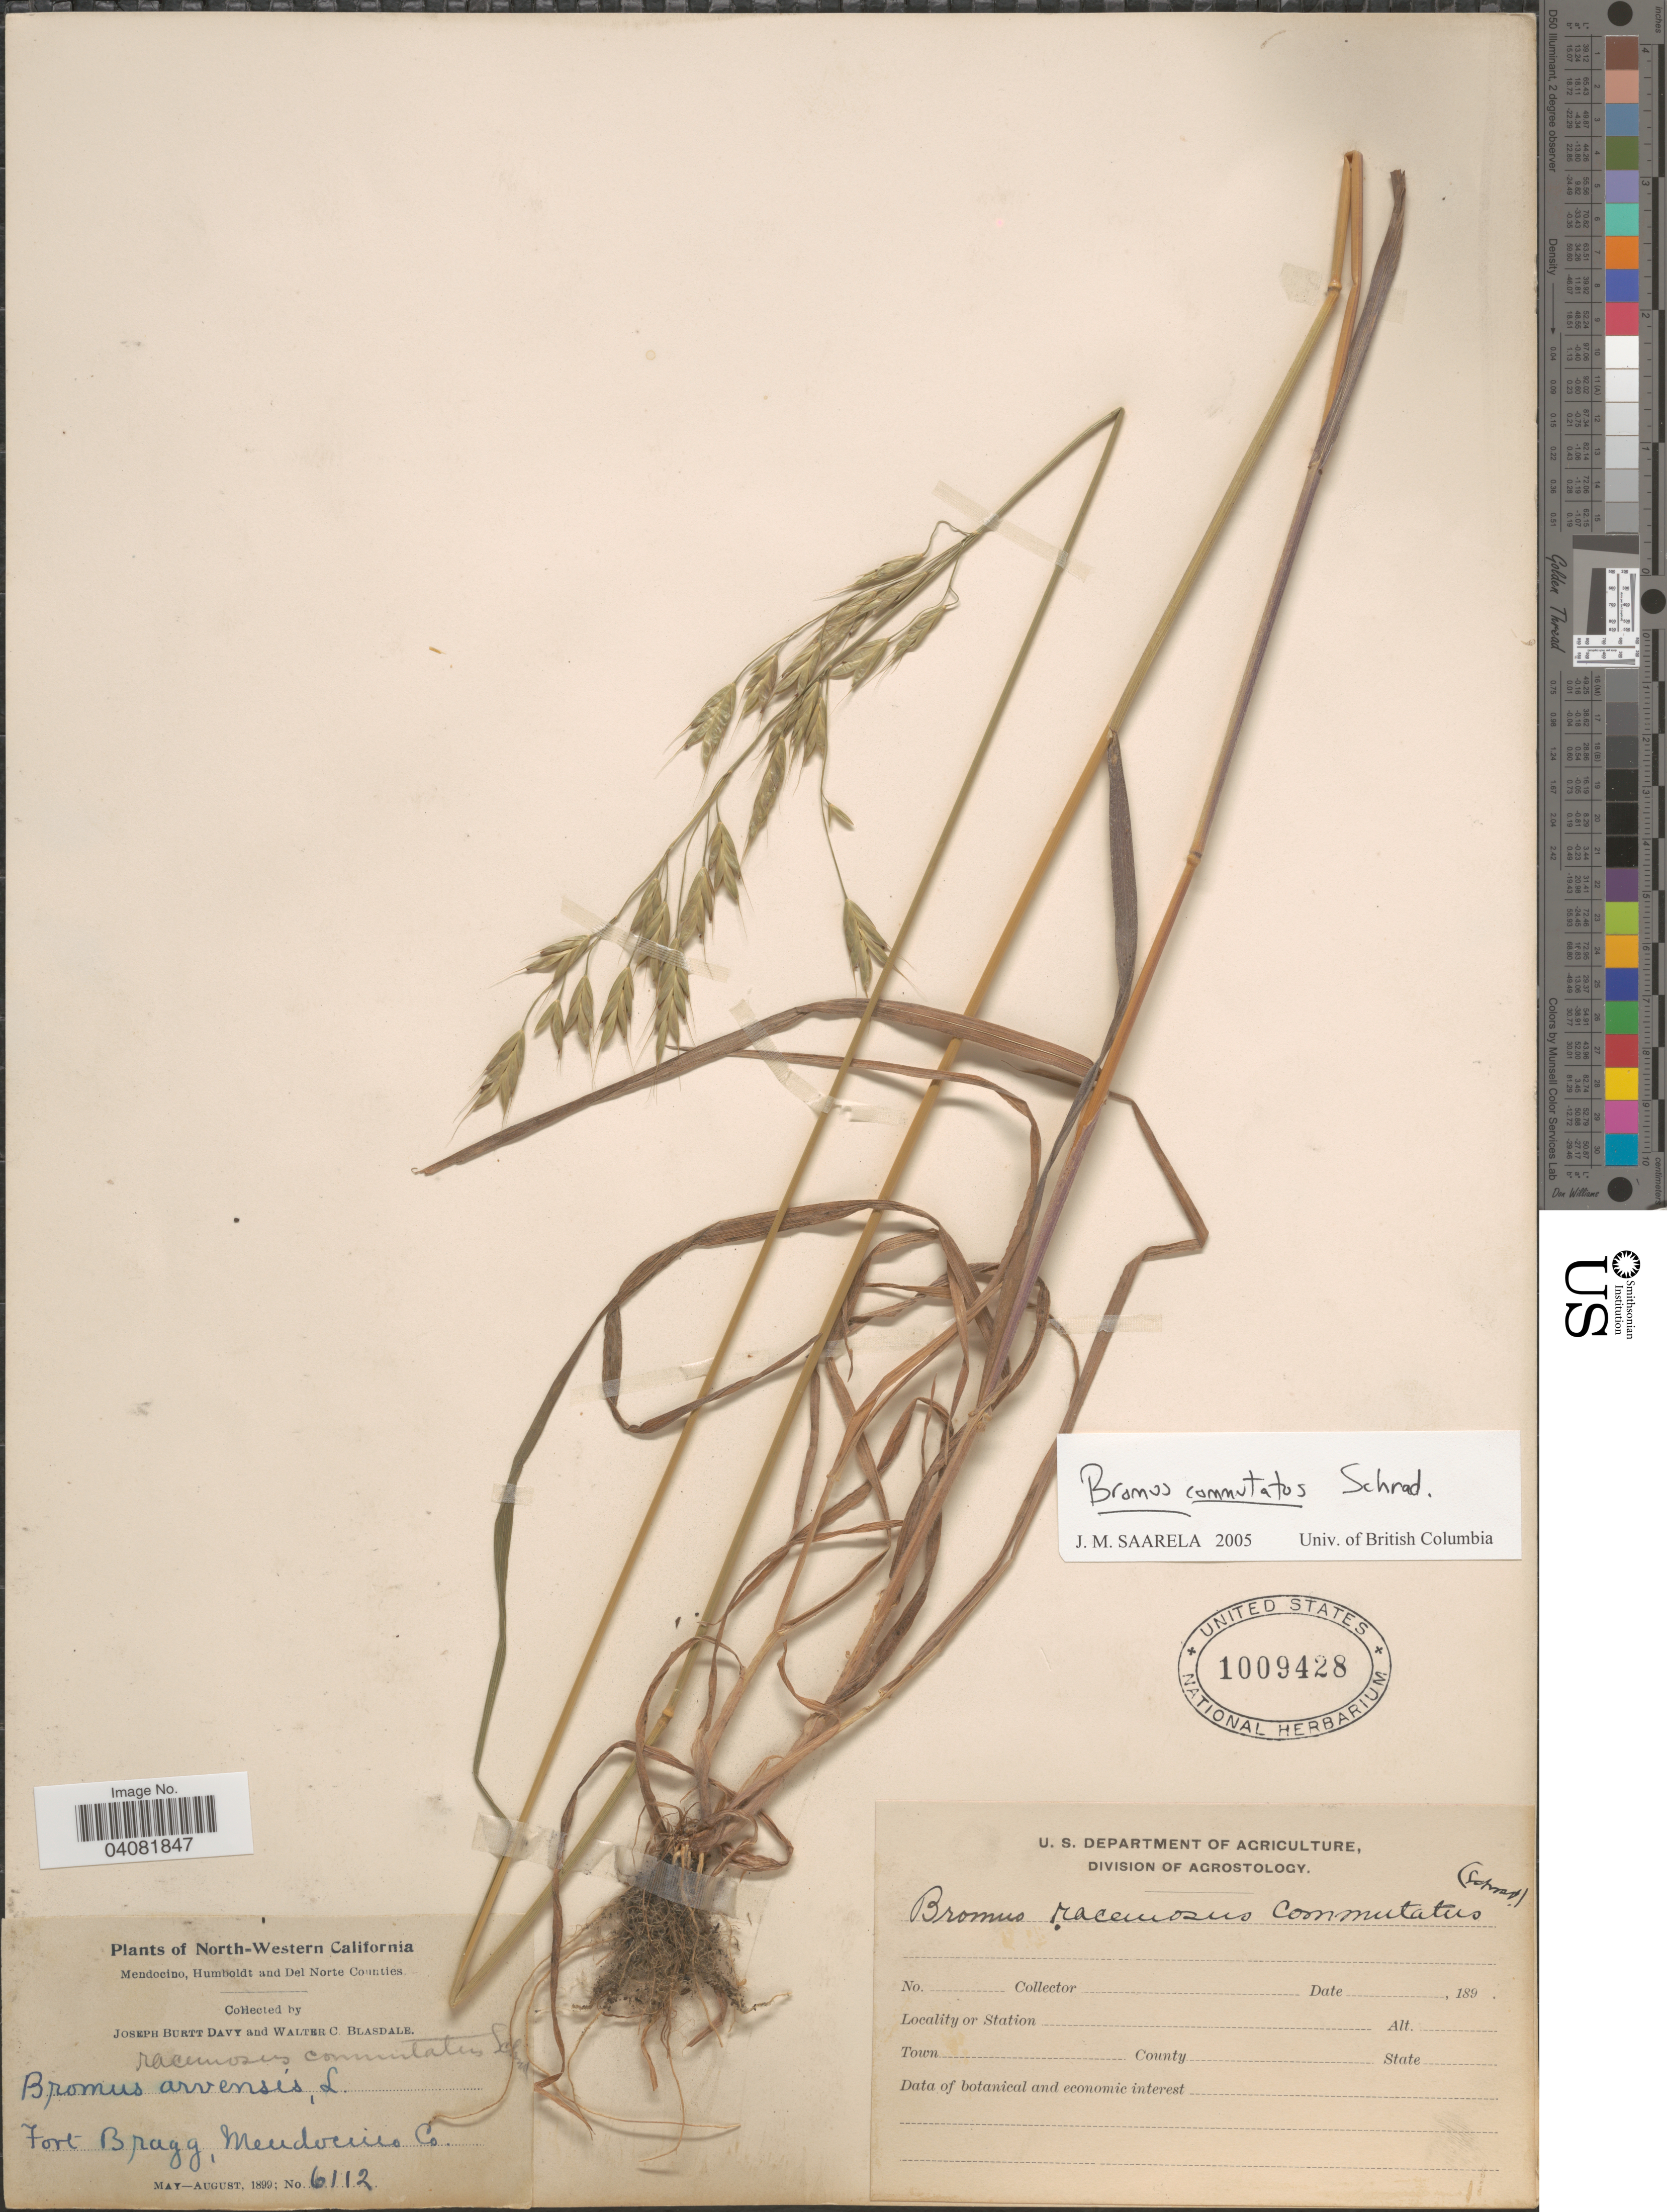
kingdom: Plantae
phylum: Tracheophyta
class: Liliopsida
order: Poales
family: Poaceae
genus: Bromus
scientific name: Bromus commutatus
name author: Schrad.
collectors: J. Burtt Davy & W. Blasdale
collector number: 6112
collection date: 1899-05/1899-08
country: United States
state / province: California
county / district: Mendocino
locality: North-Western California. Fort Bragg, Mendocino Co.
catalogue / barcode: US 1009428